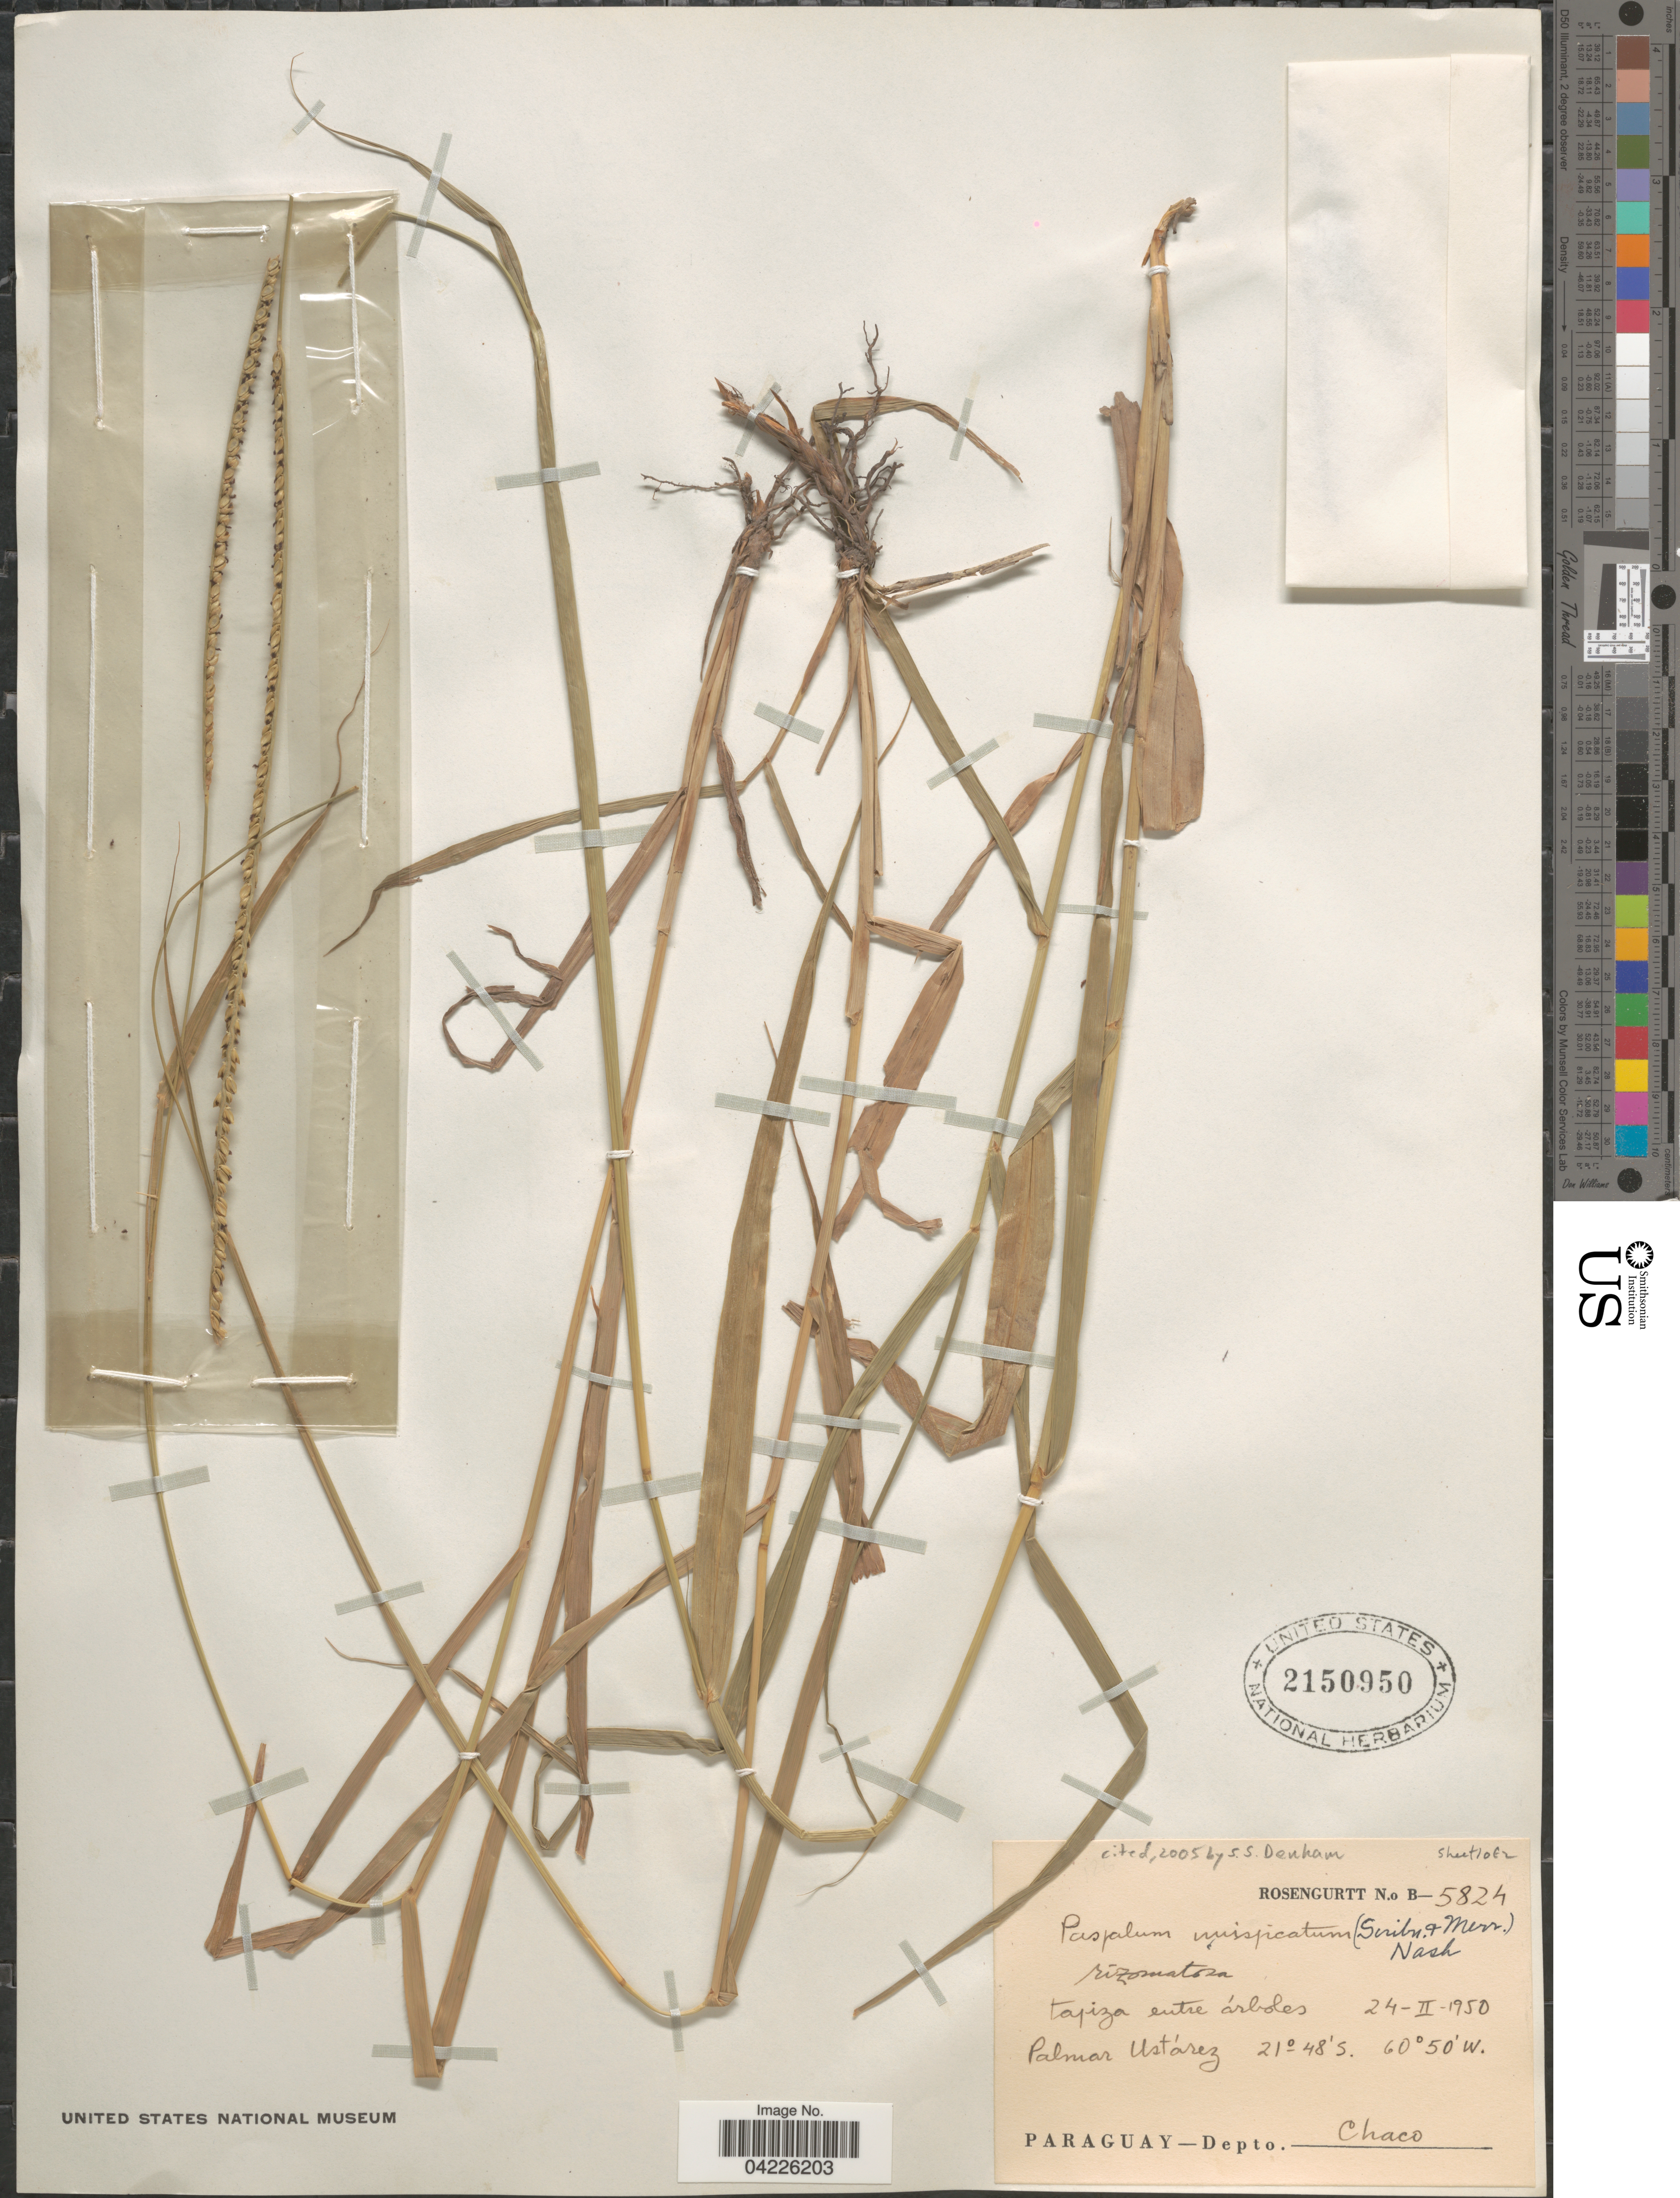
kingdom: Plantae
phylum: Tracheophyta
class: Liliopsida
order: Poales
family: Poaceae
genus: Paspalum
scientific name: Paspalum unispicatum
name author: (Scribn. & Merr.) Nash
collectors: Rosengurtt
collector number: B-5824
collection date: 1950-02-24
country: Paraguay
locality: Palmar Ustárez. Depto. Chaco.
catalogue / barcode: US 2150950